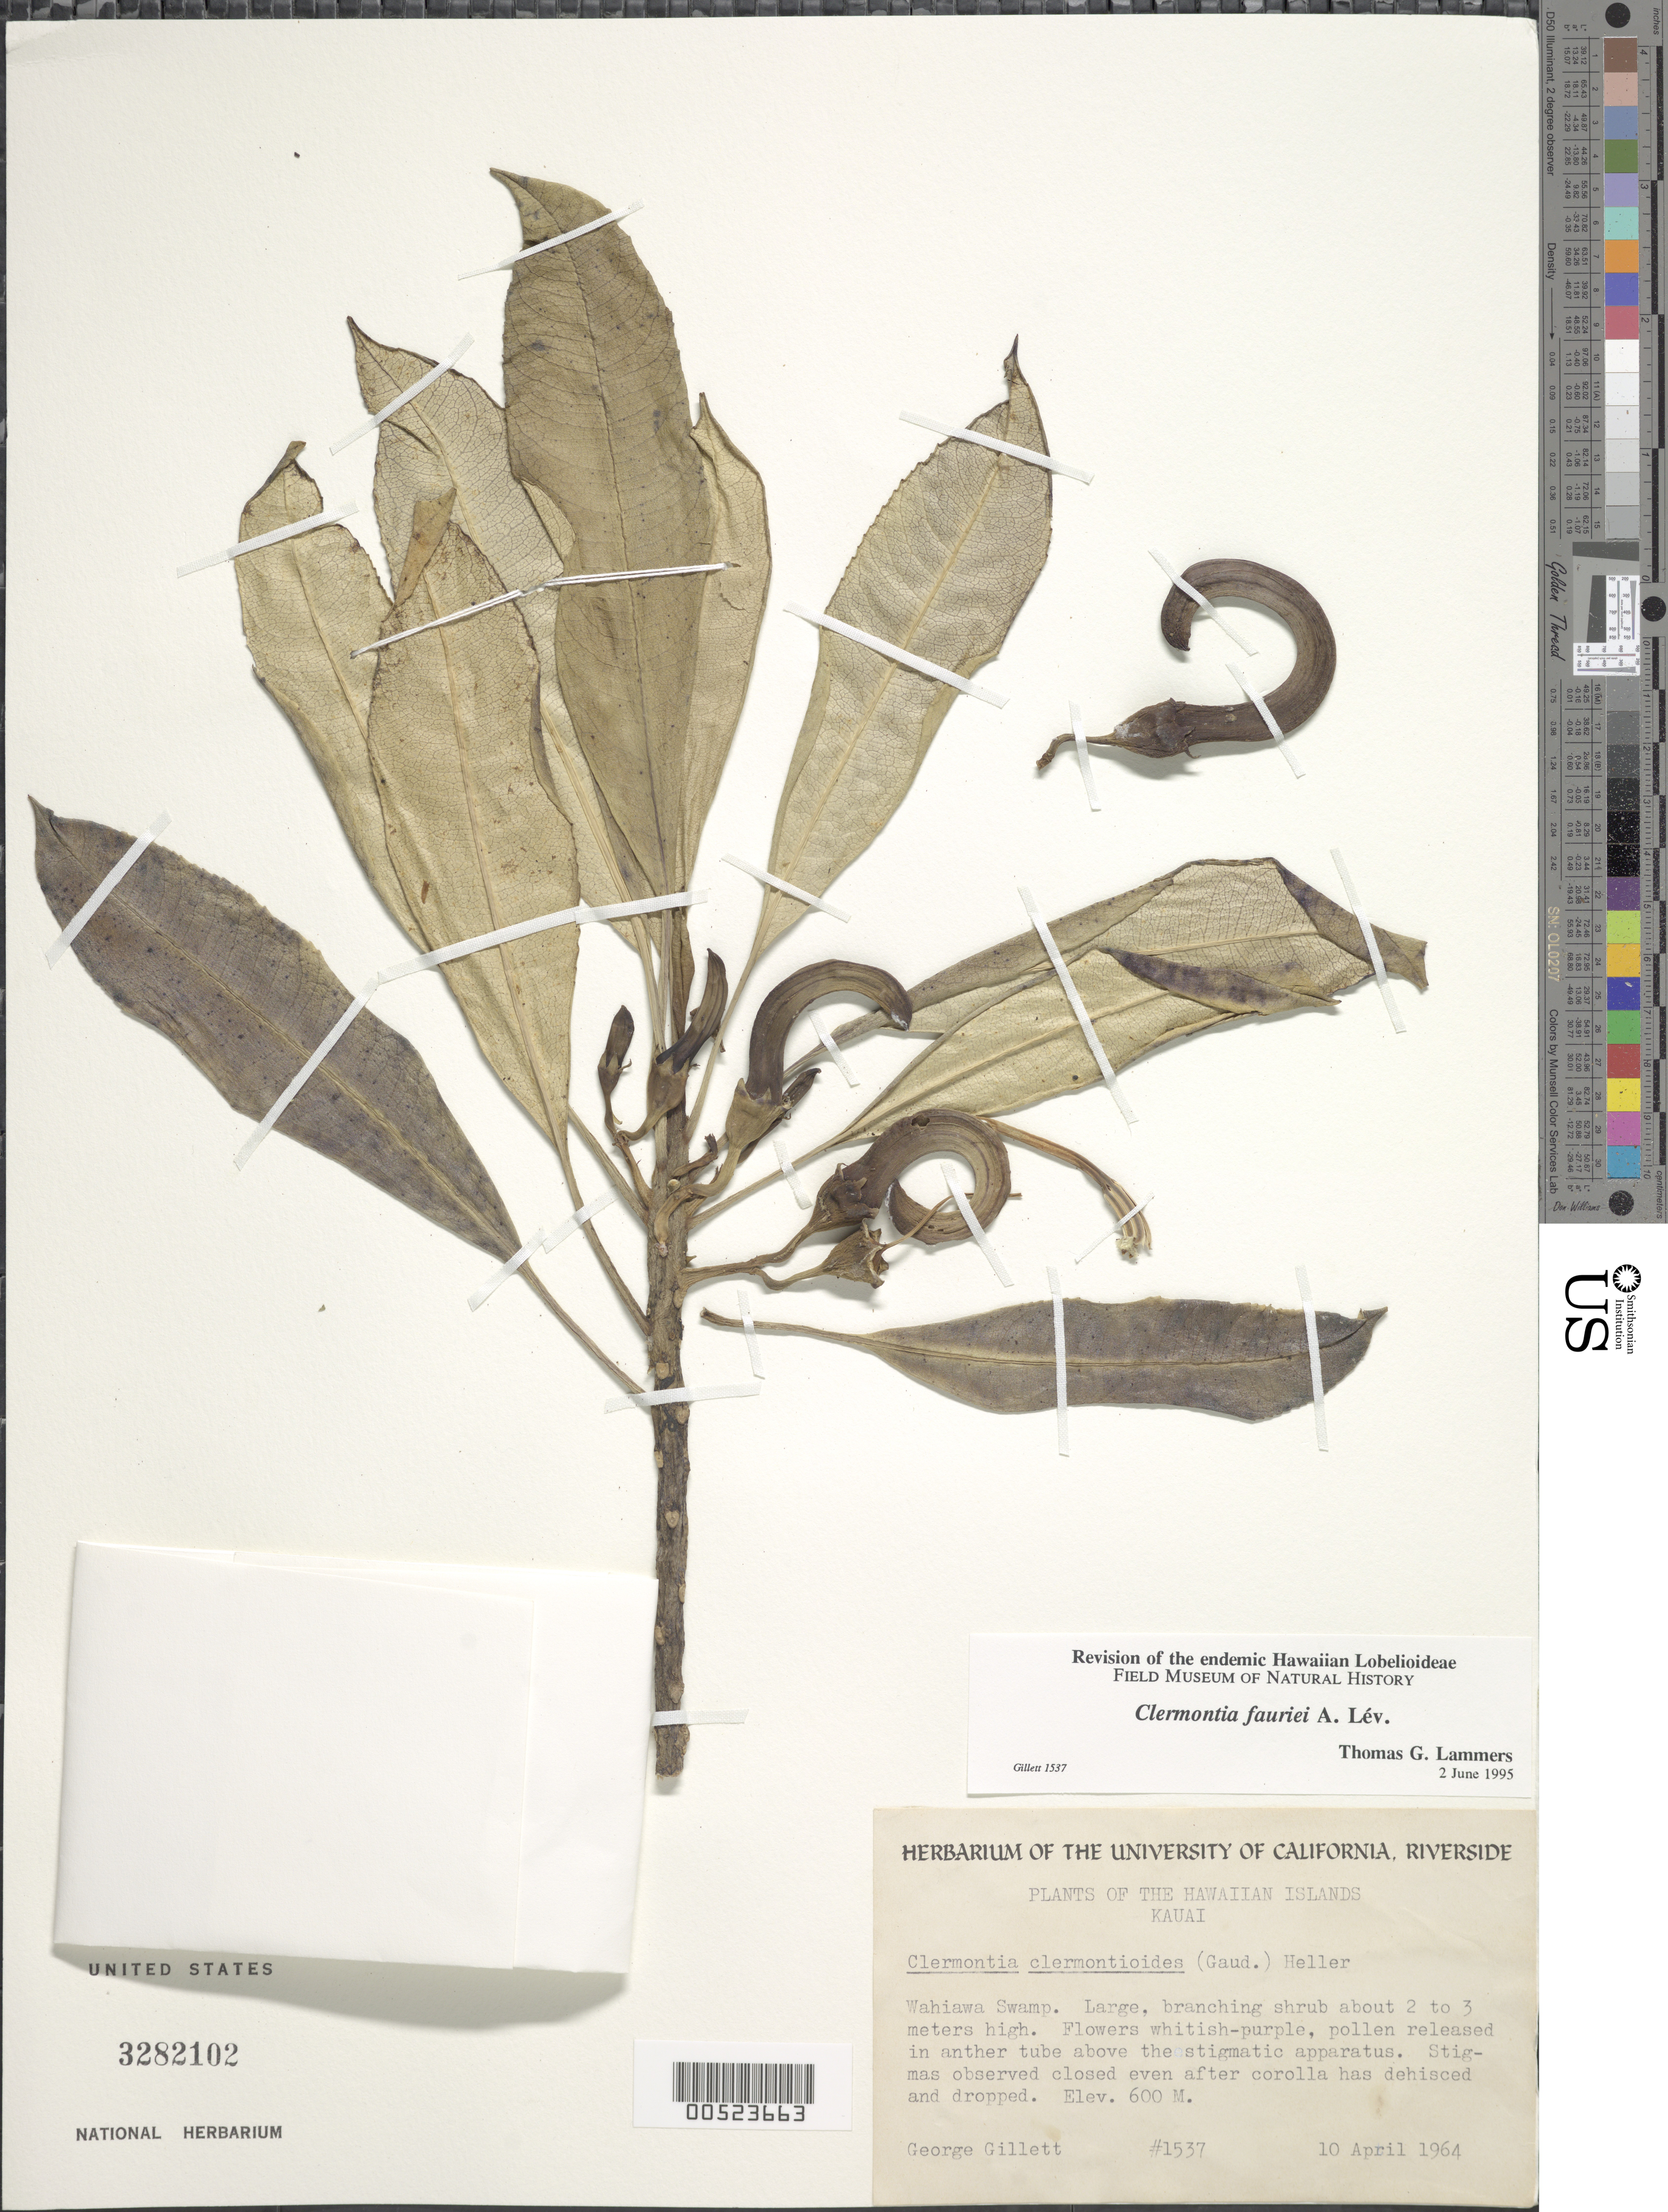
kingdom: Plantae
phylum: Tracheophyta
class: Magnoliopsida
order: Asterales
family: Campanulaceae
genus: Clermontia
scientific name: Clermontia fauriei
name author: H. Lév.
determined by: Lammers, T. G.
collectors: G. Gillett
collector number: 1537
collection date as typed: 10 Apr 1964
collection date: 1964-04-10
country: United States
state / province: Hawaii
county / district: Kauai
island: Kaua'i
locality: Wahiawa Swamp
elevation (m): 600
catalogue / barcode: US 3282102